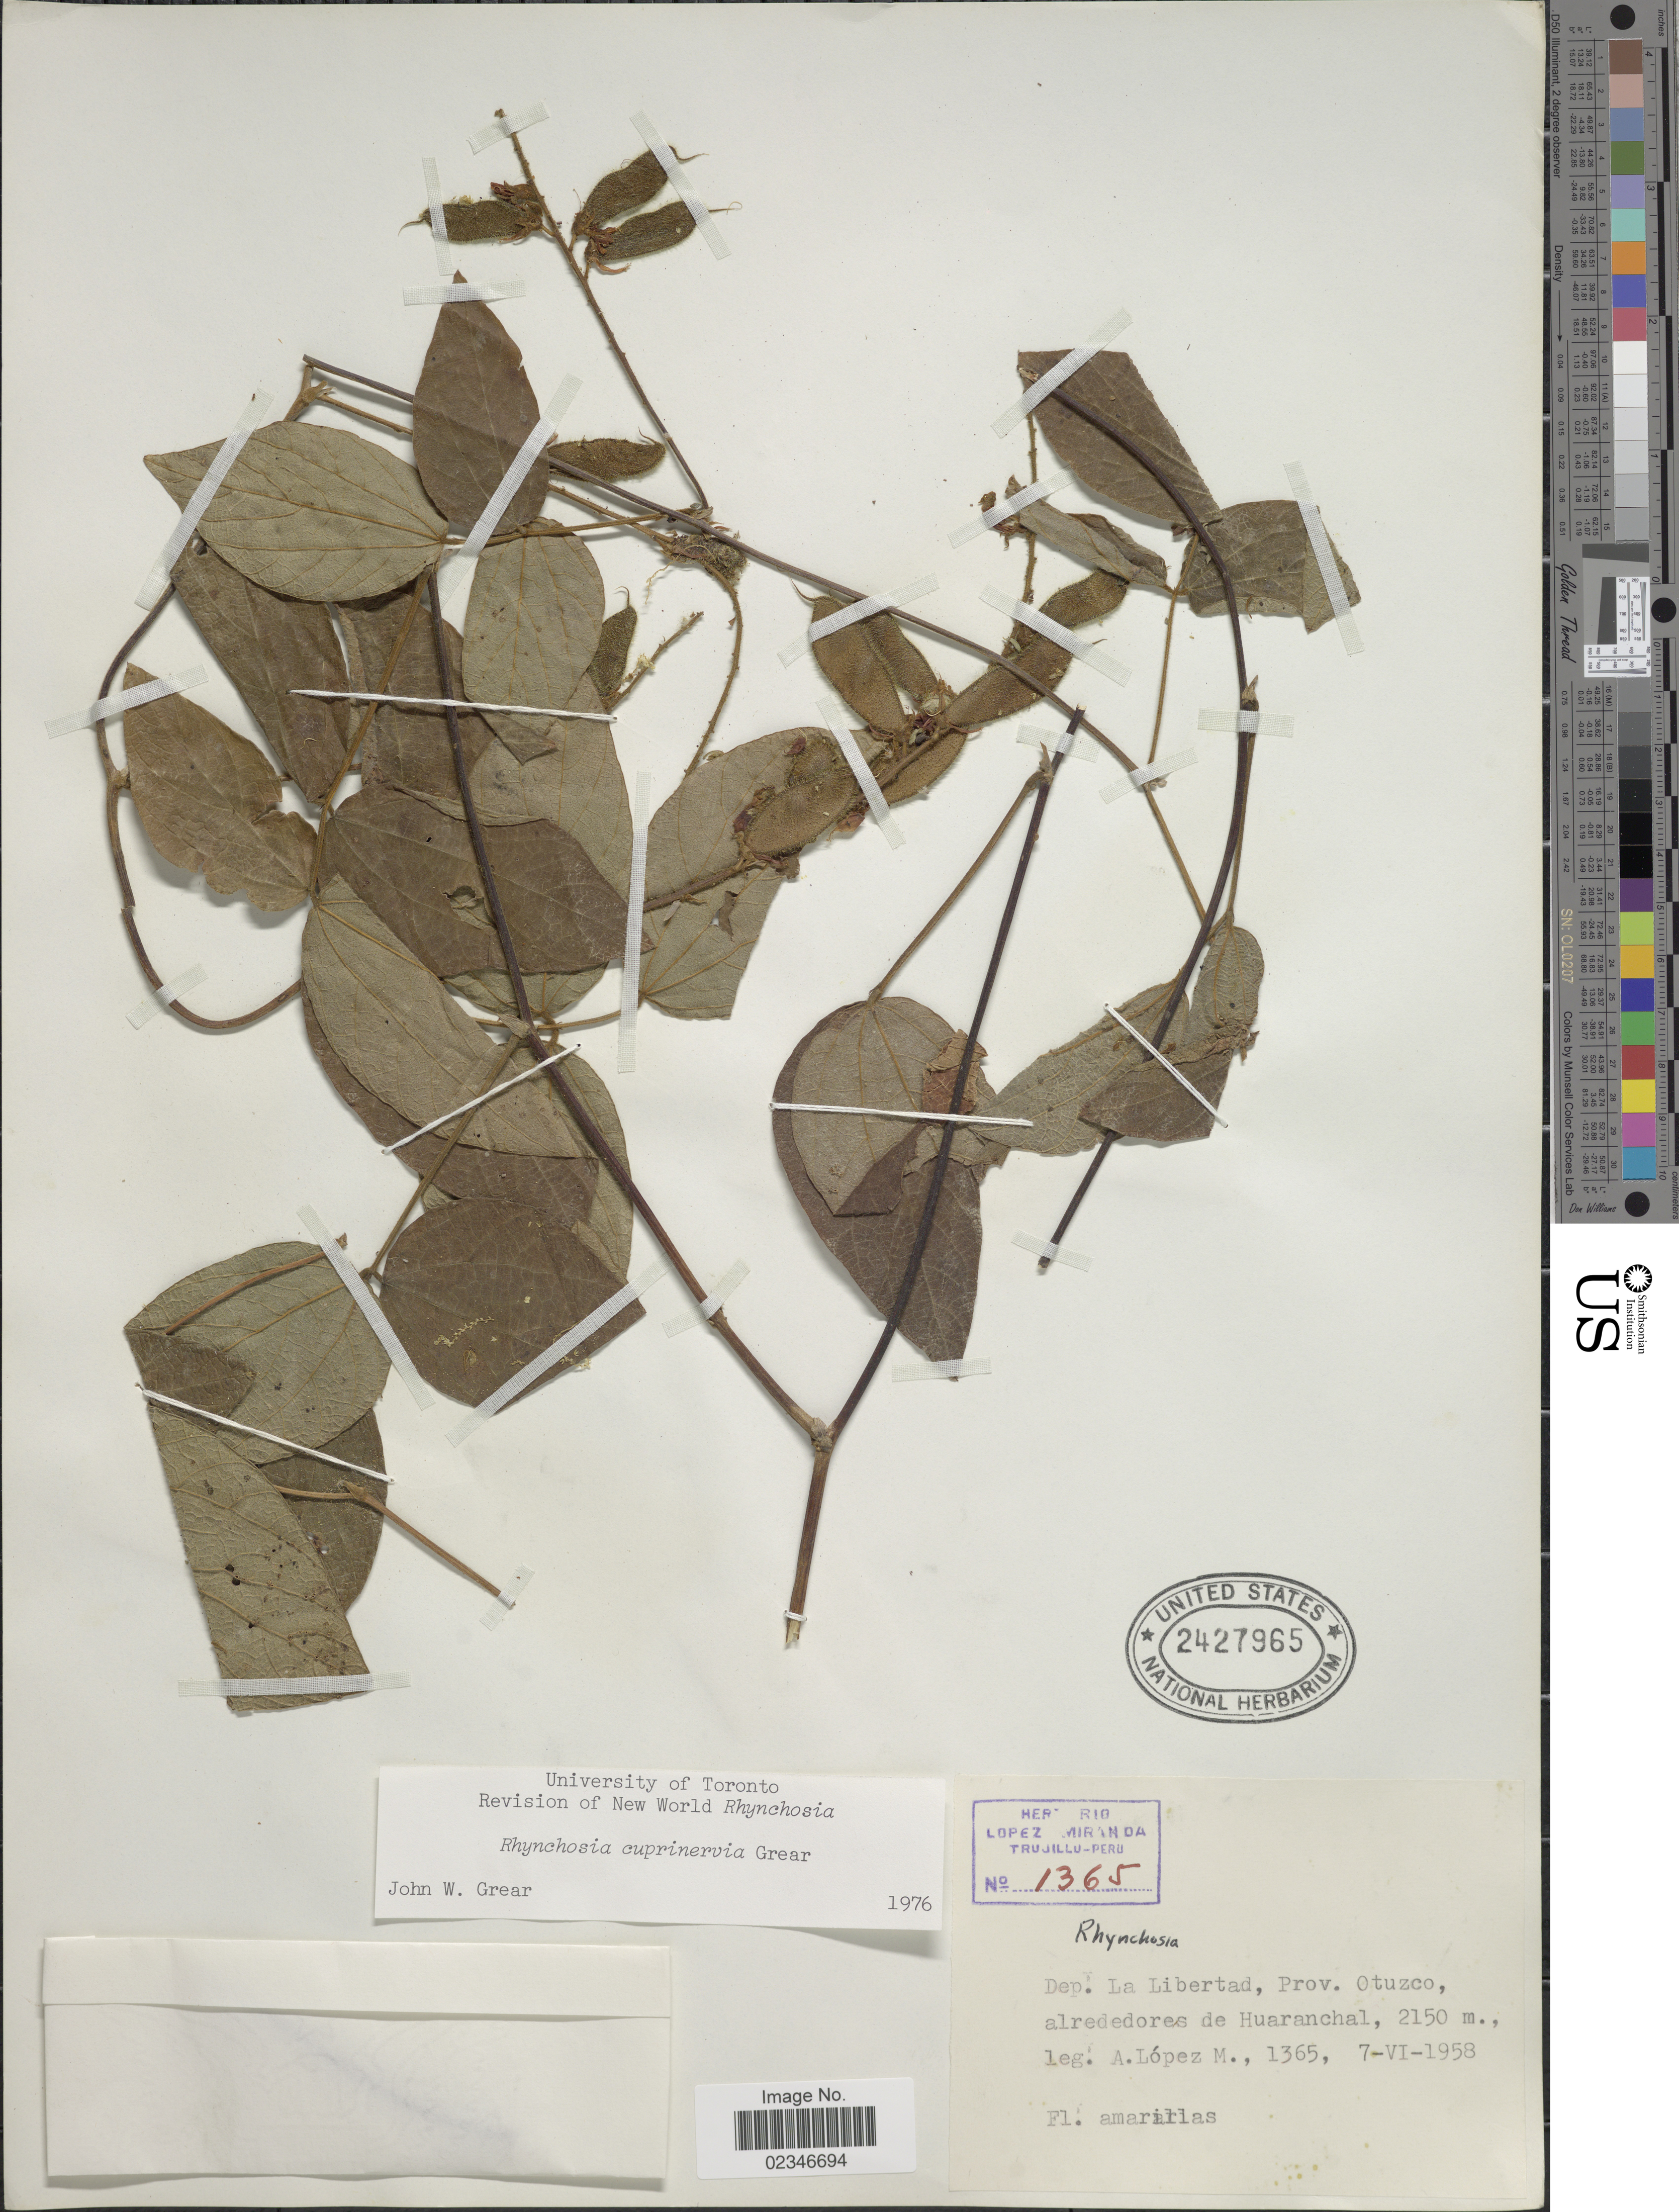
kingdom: Plantae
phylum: Tracheophyta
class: Magnoliopsida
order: Fabales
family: Fabaceae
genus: Rhynchosia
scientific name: Rhynchosia cuprinervia Grear ined.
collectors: A. López M.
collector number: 1365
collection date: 1958-06-07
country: Peru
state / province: La Libertad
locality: Dep. La Libertad,Prov. Otuzco, alrededores de Huaranchal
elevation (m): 2150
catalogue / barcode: US 2427965